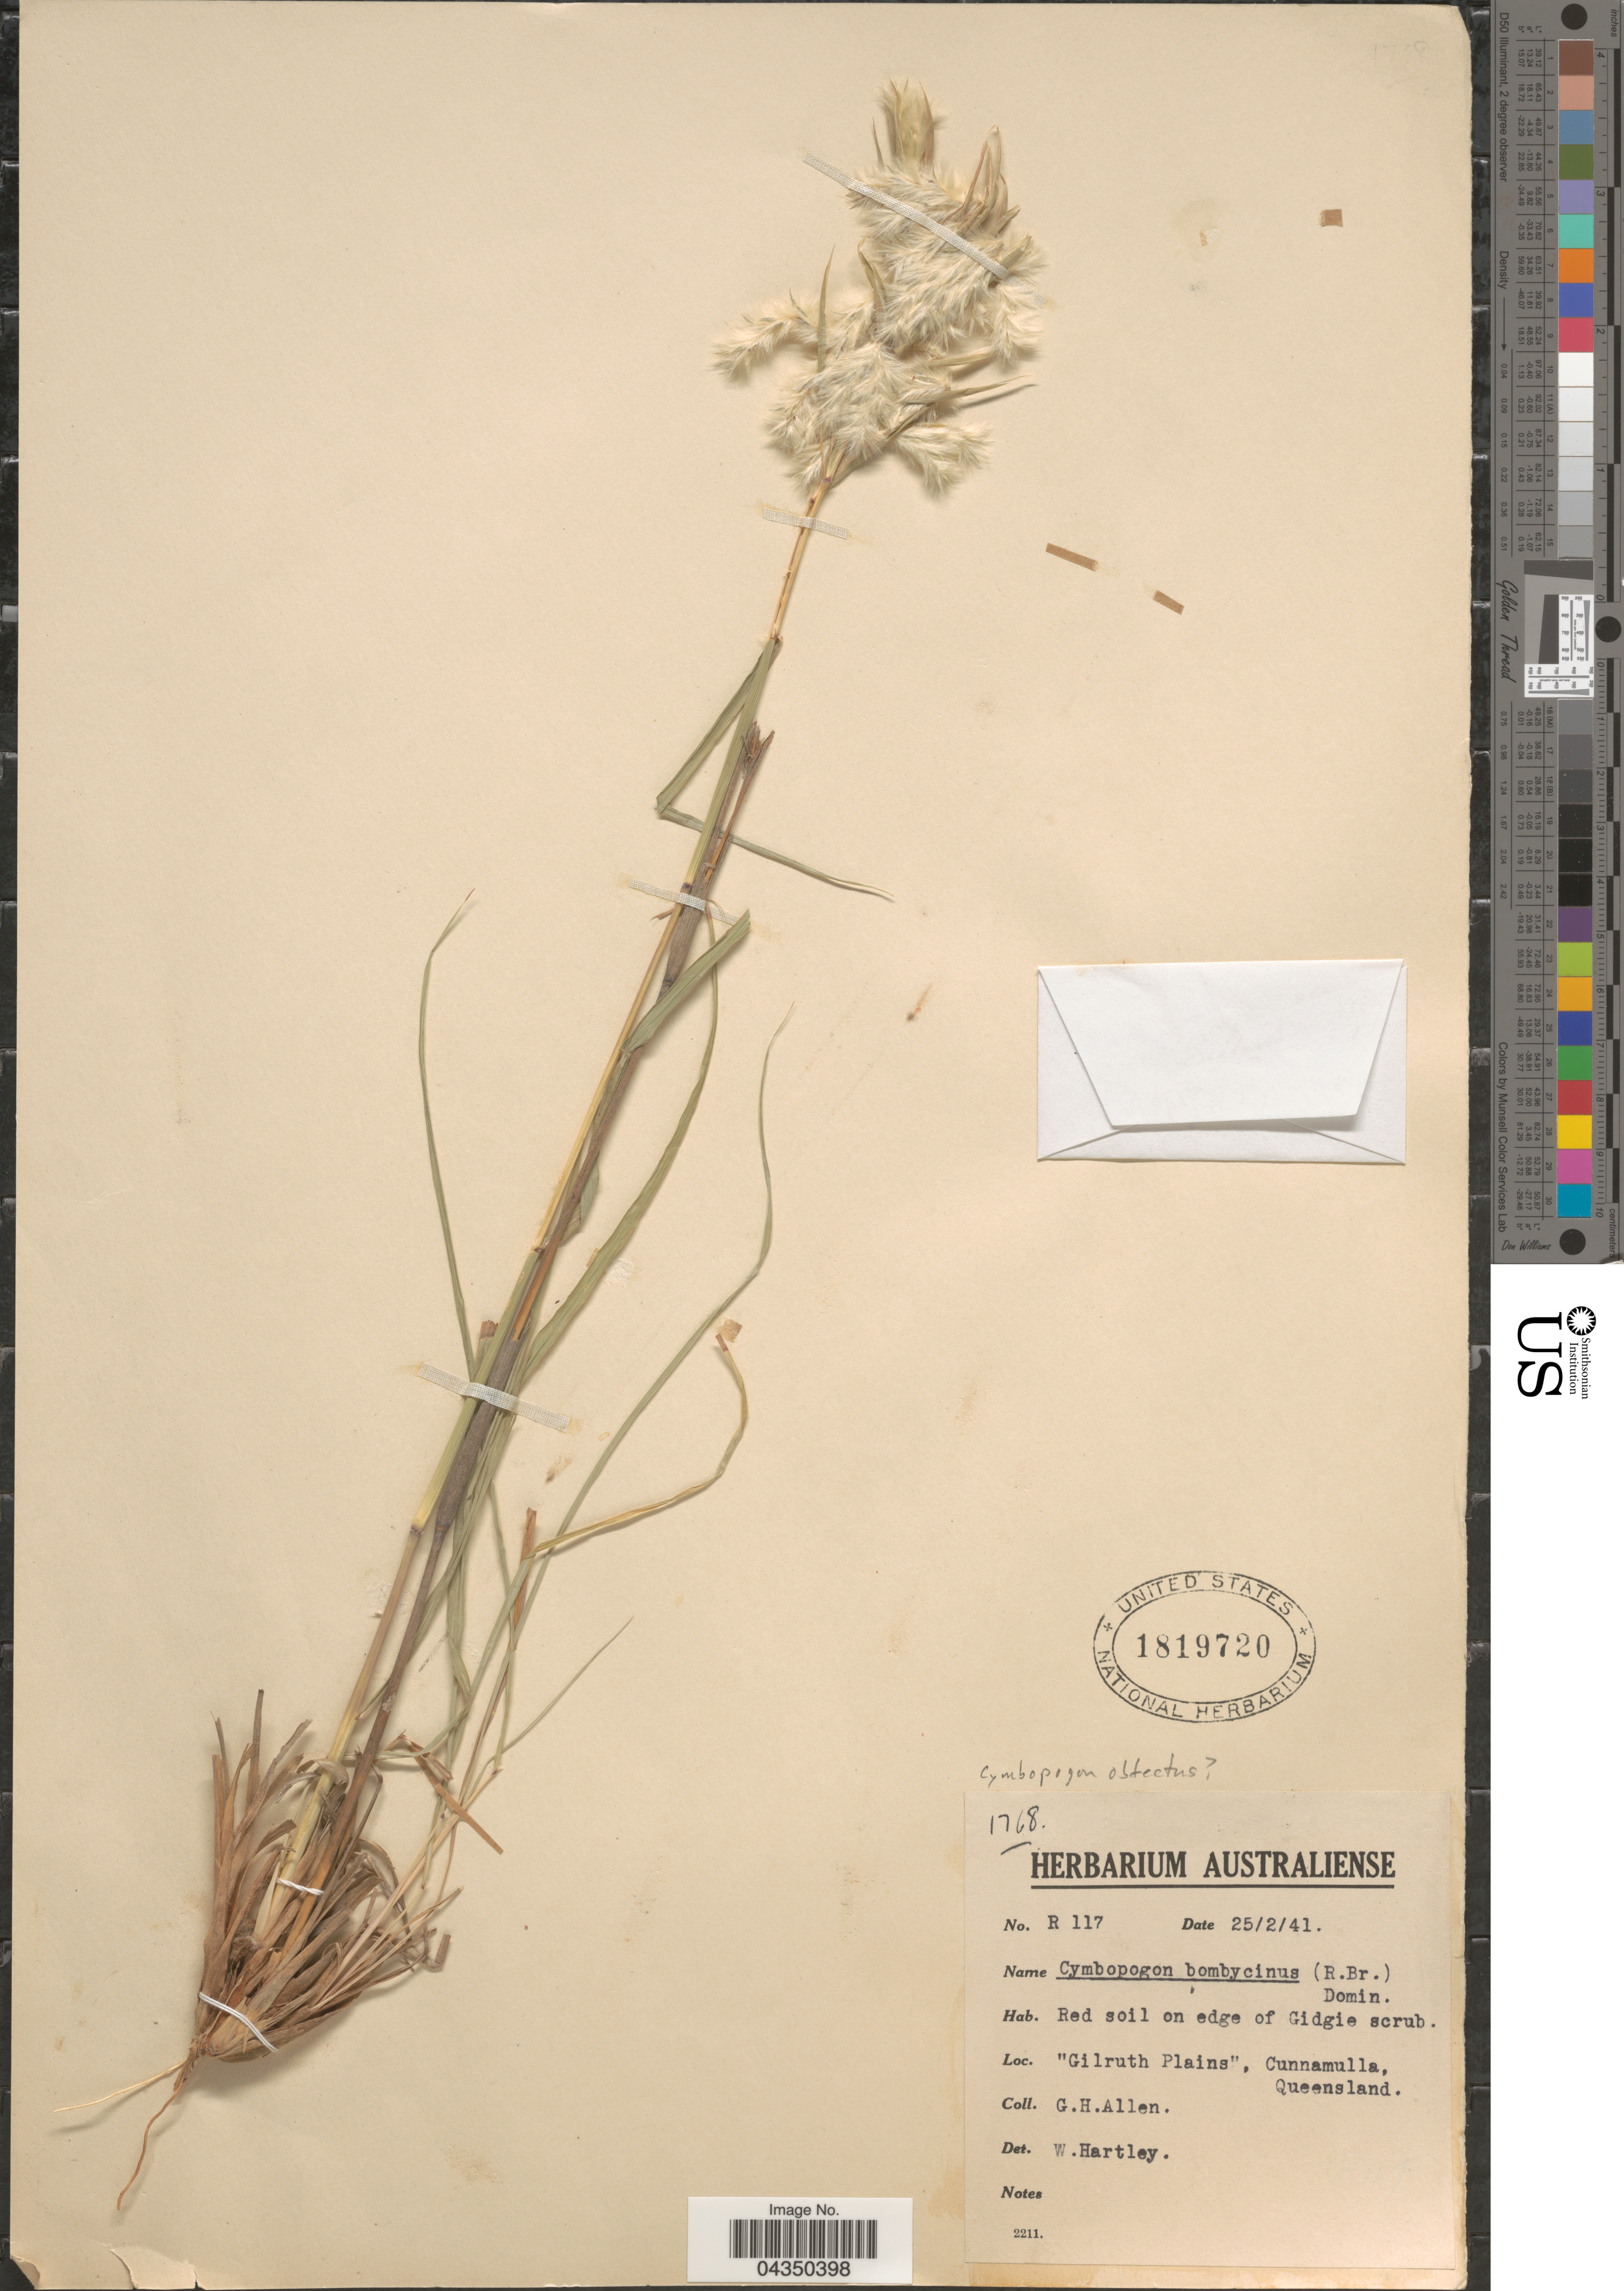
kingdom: Plantae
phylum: Tracheophyta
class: Liliopsida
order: Poales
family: Poaceae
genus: Cymbopogon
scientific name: Cymbopogon obtectus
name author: S.T. Blake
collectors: G. Allen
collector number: R117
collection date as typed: Transcribed d/m/y: 25/2/41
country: Australia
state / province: Queensland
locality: Gilruth Plains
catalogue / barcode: US 1819720